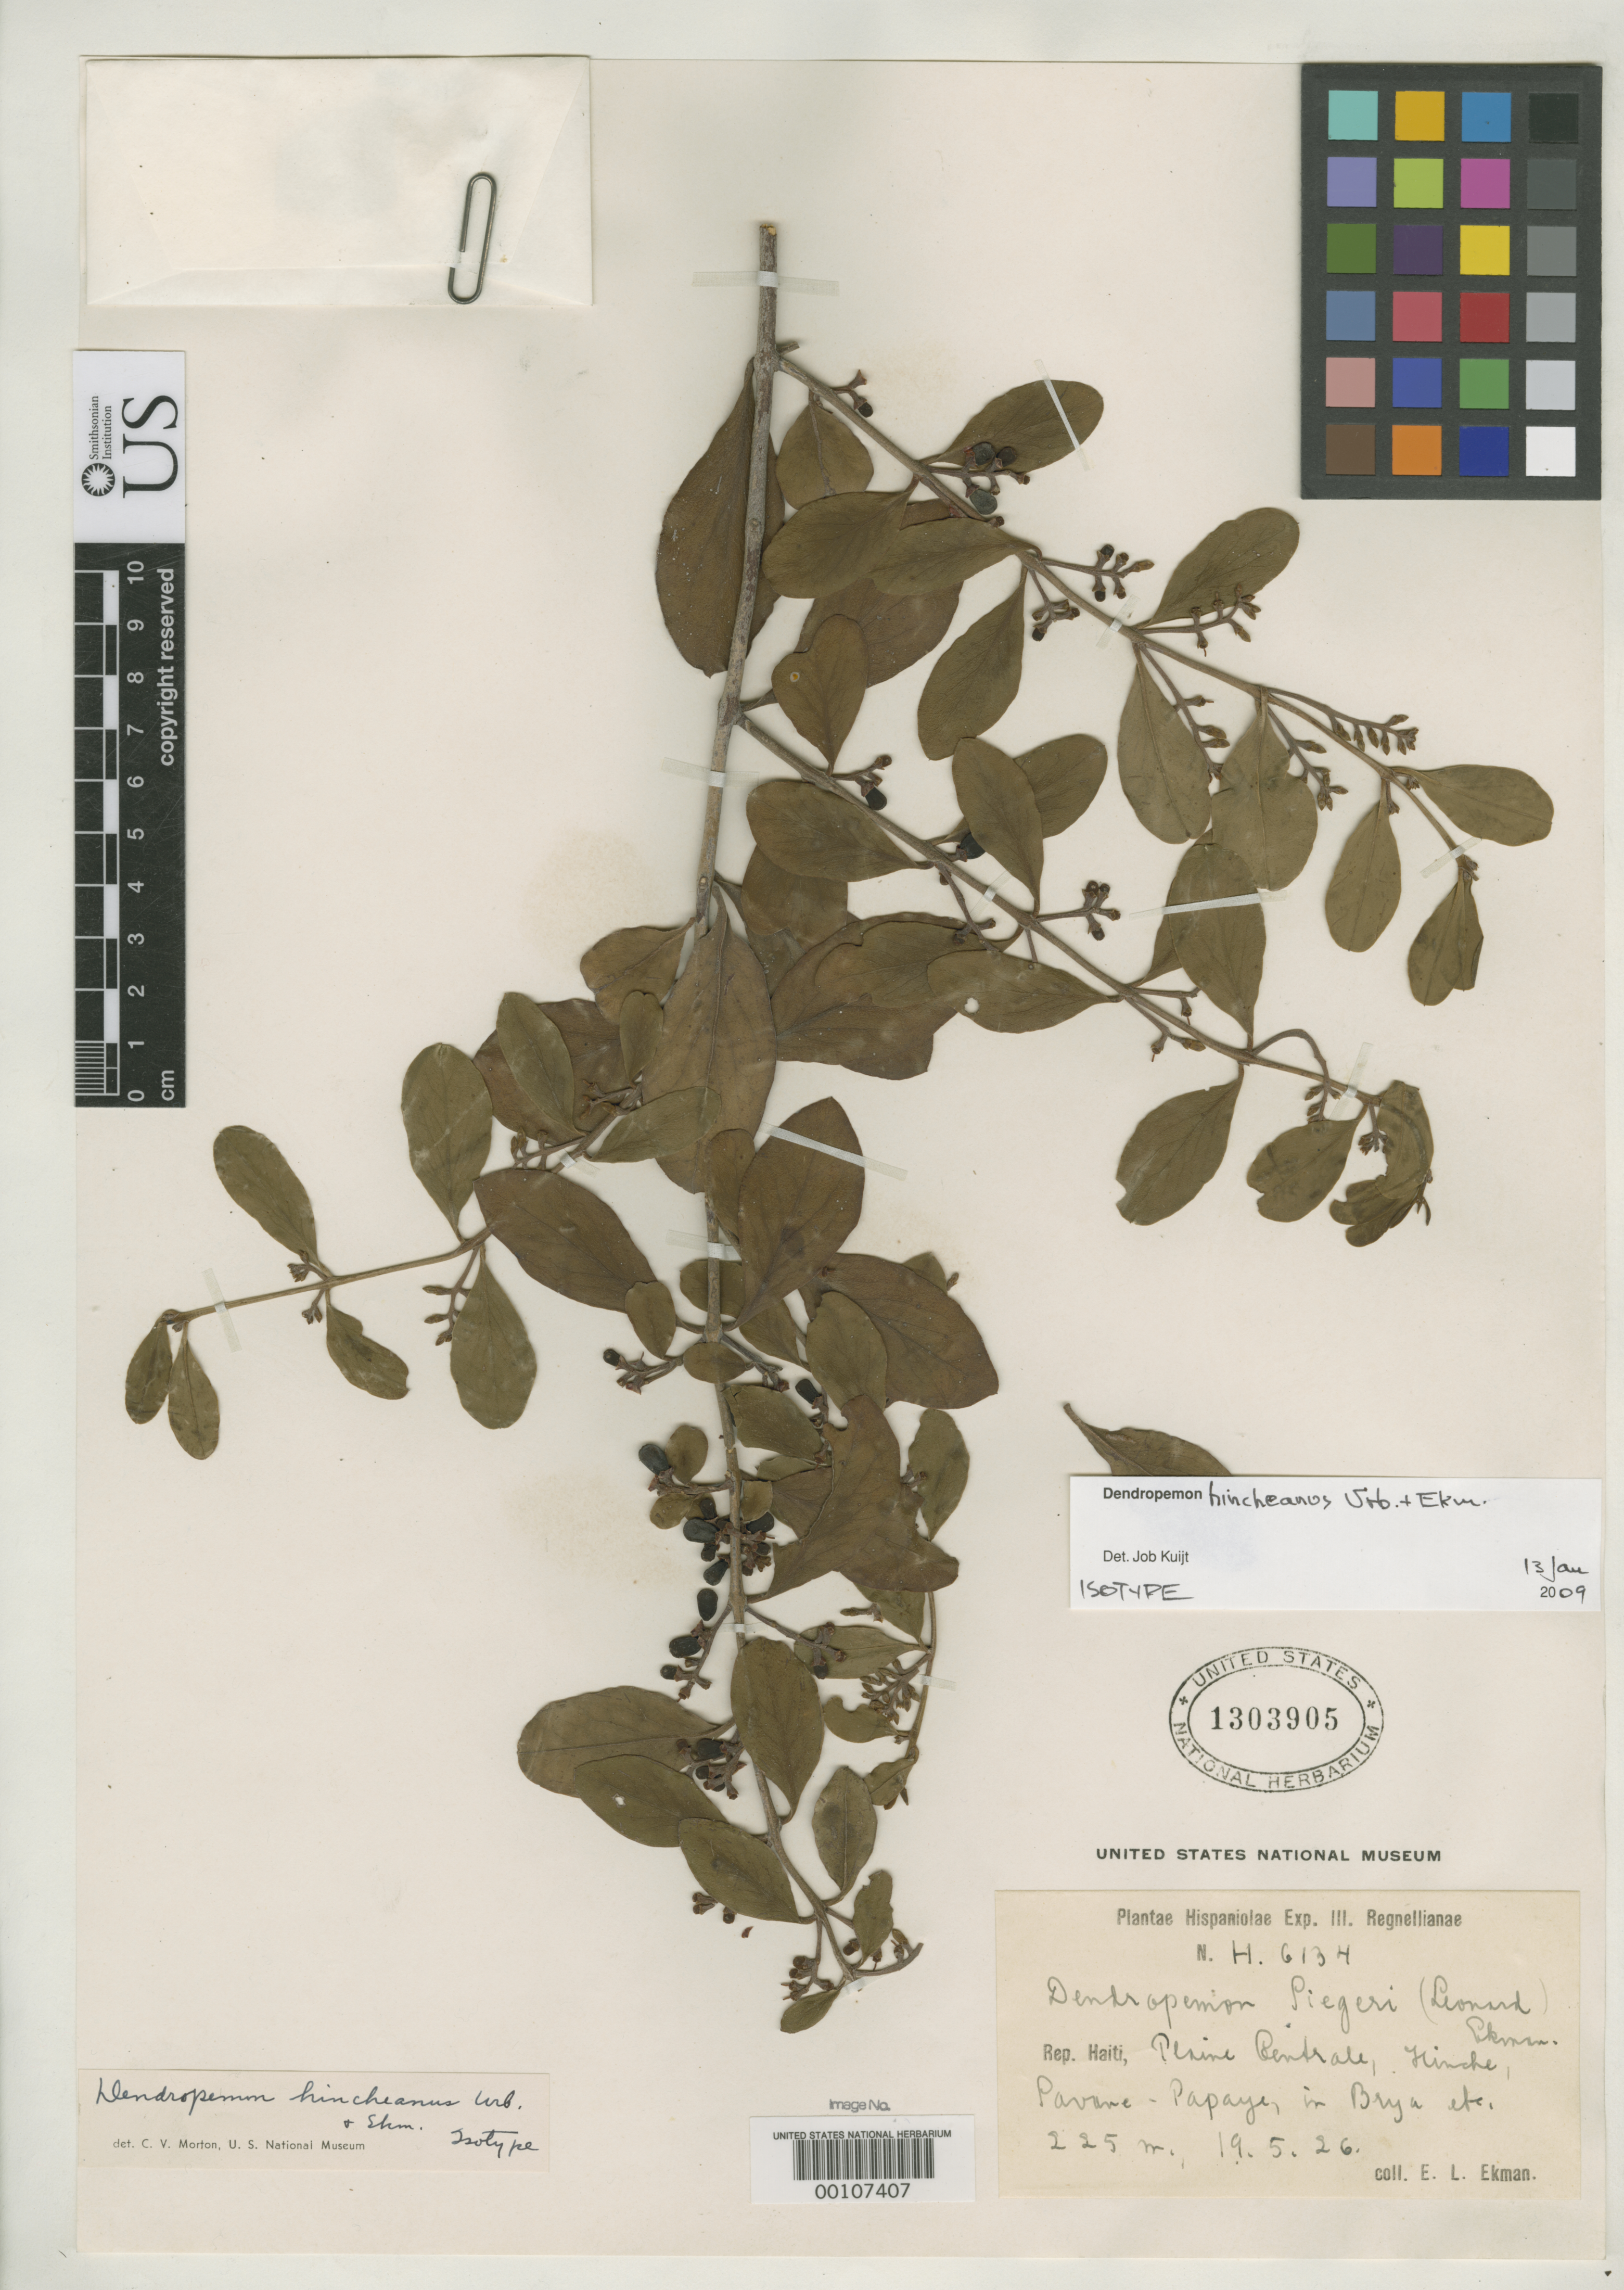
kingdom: Plantae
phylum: Tracheophyta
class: Magnoliopsida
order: Santalales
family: Loranthaceae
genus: Dendropemon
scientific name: Dendropemon hincheanus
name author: Urb. & Ekman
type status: Isotype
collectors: E. L. Ekman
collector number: H 6134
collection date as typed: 19 May 1926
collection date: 1926-05-19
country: Haiti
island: Hispaniola Island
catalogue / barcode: US 1303905